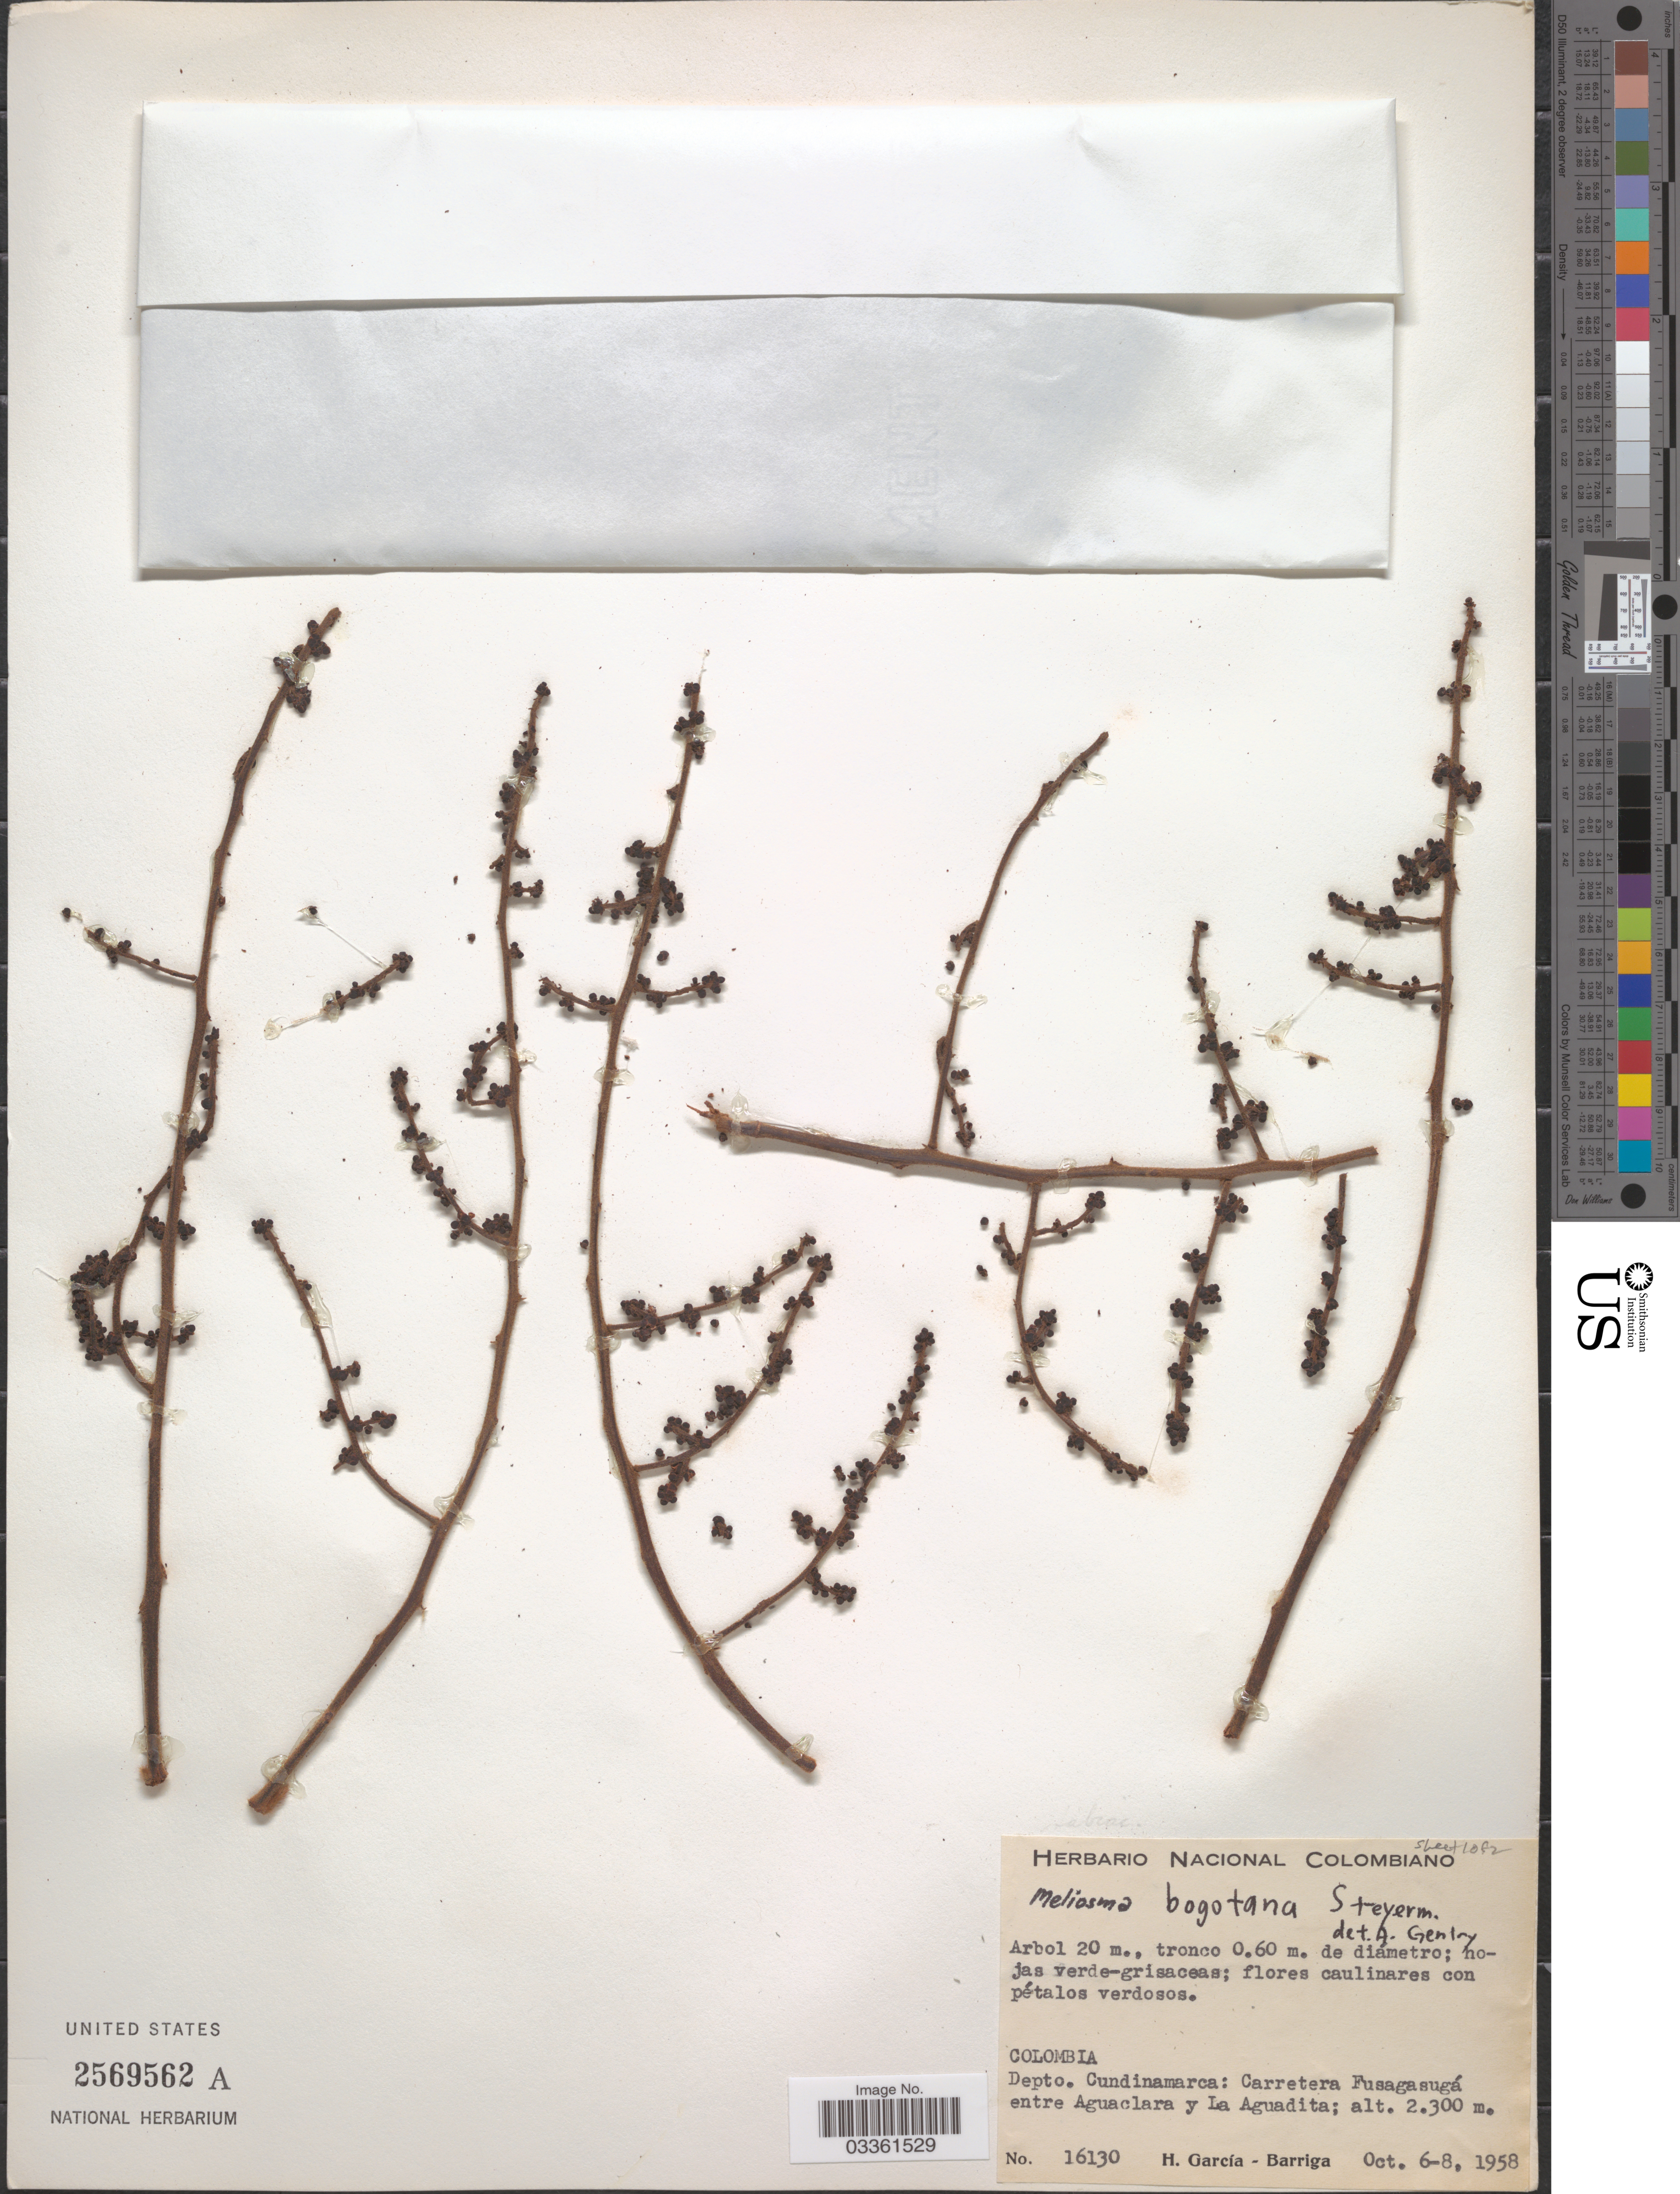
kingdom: Plantae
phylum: Tracheophyta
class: Magnoliopsida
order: Proteales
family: Sabiaceae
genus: Meliosma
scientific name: Meliosma bogotana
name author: Steyerm.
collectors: H. García Barriga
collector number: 16130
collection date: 1958-10-06/1958-10-08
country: Colombia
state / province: Cundinamarca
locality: Depto. Cundinamarca: Carretera Fusagasugá entre Aguaclara y La Aguadita.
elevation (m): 2300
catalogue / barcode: US 2569562A